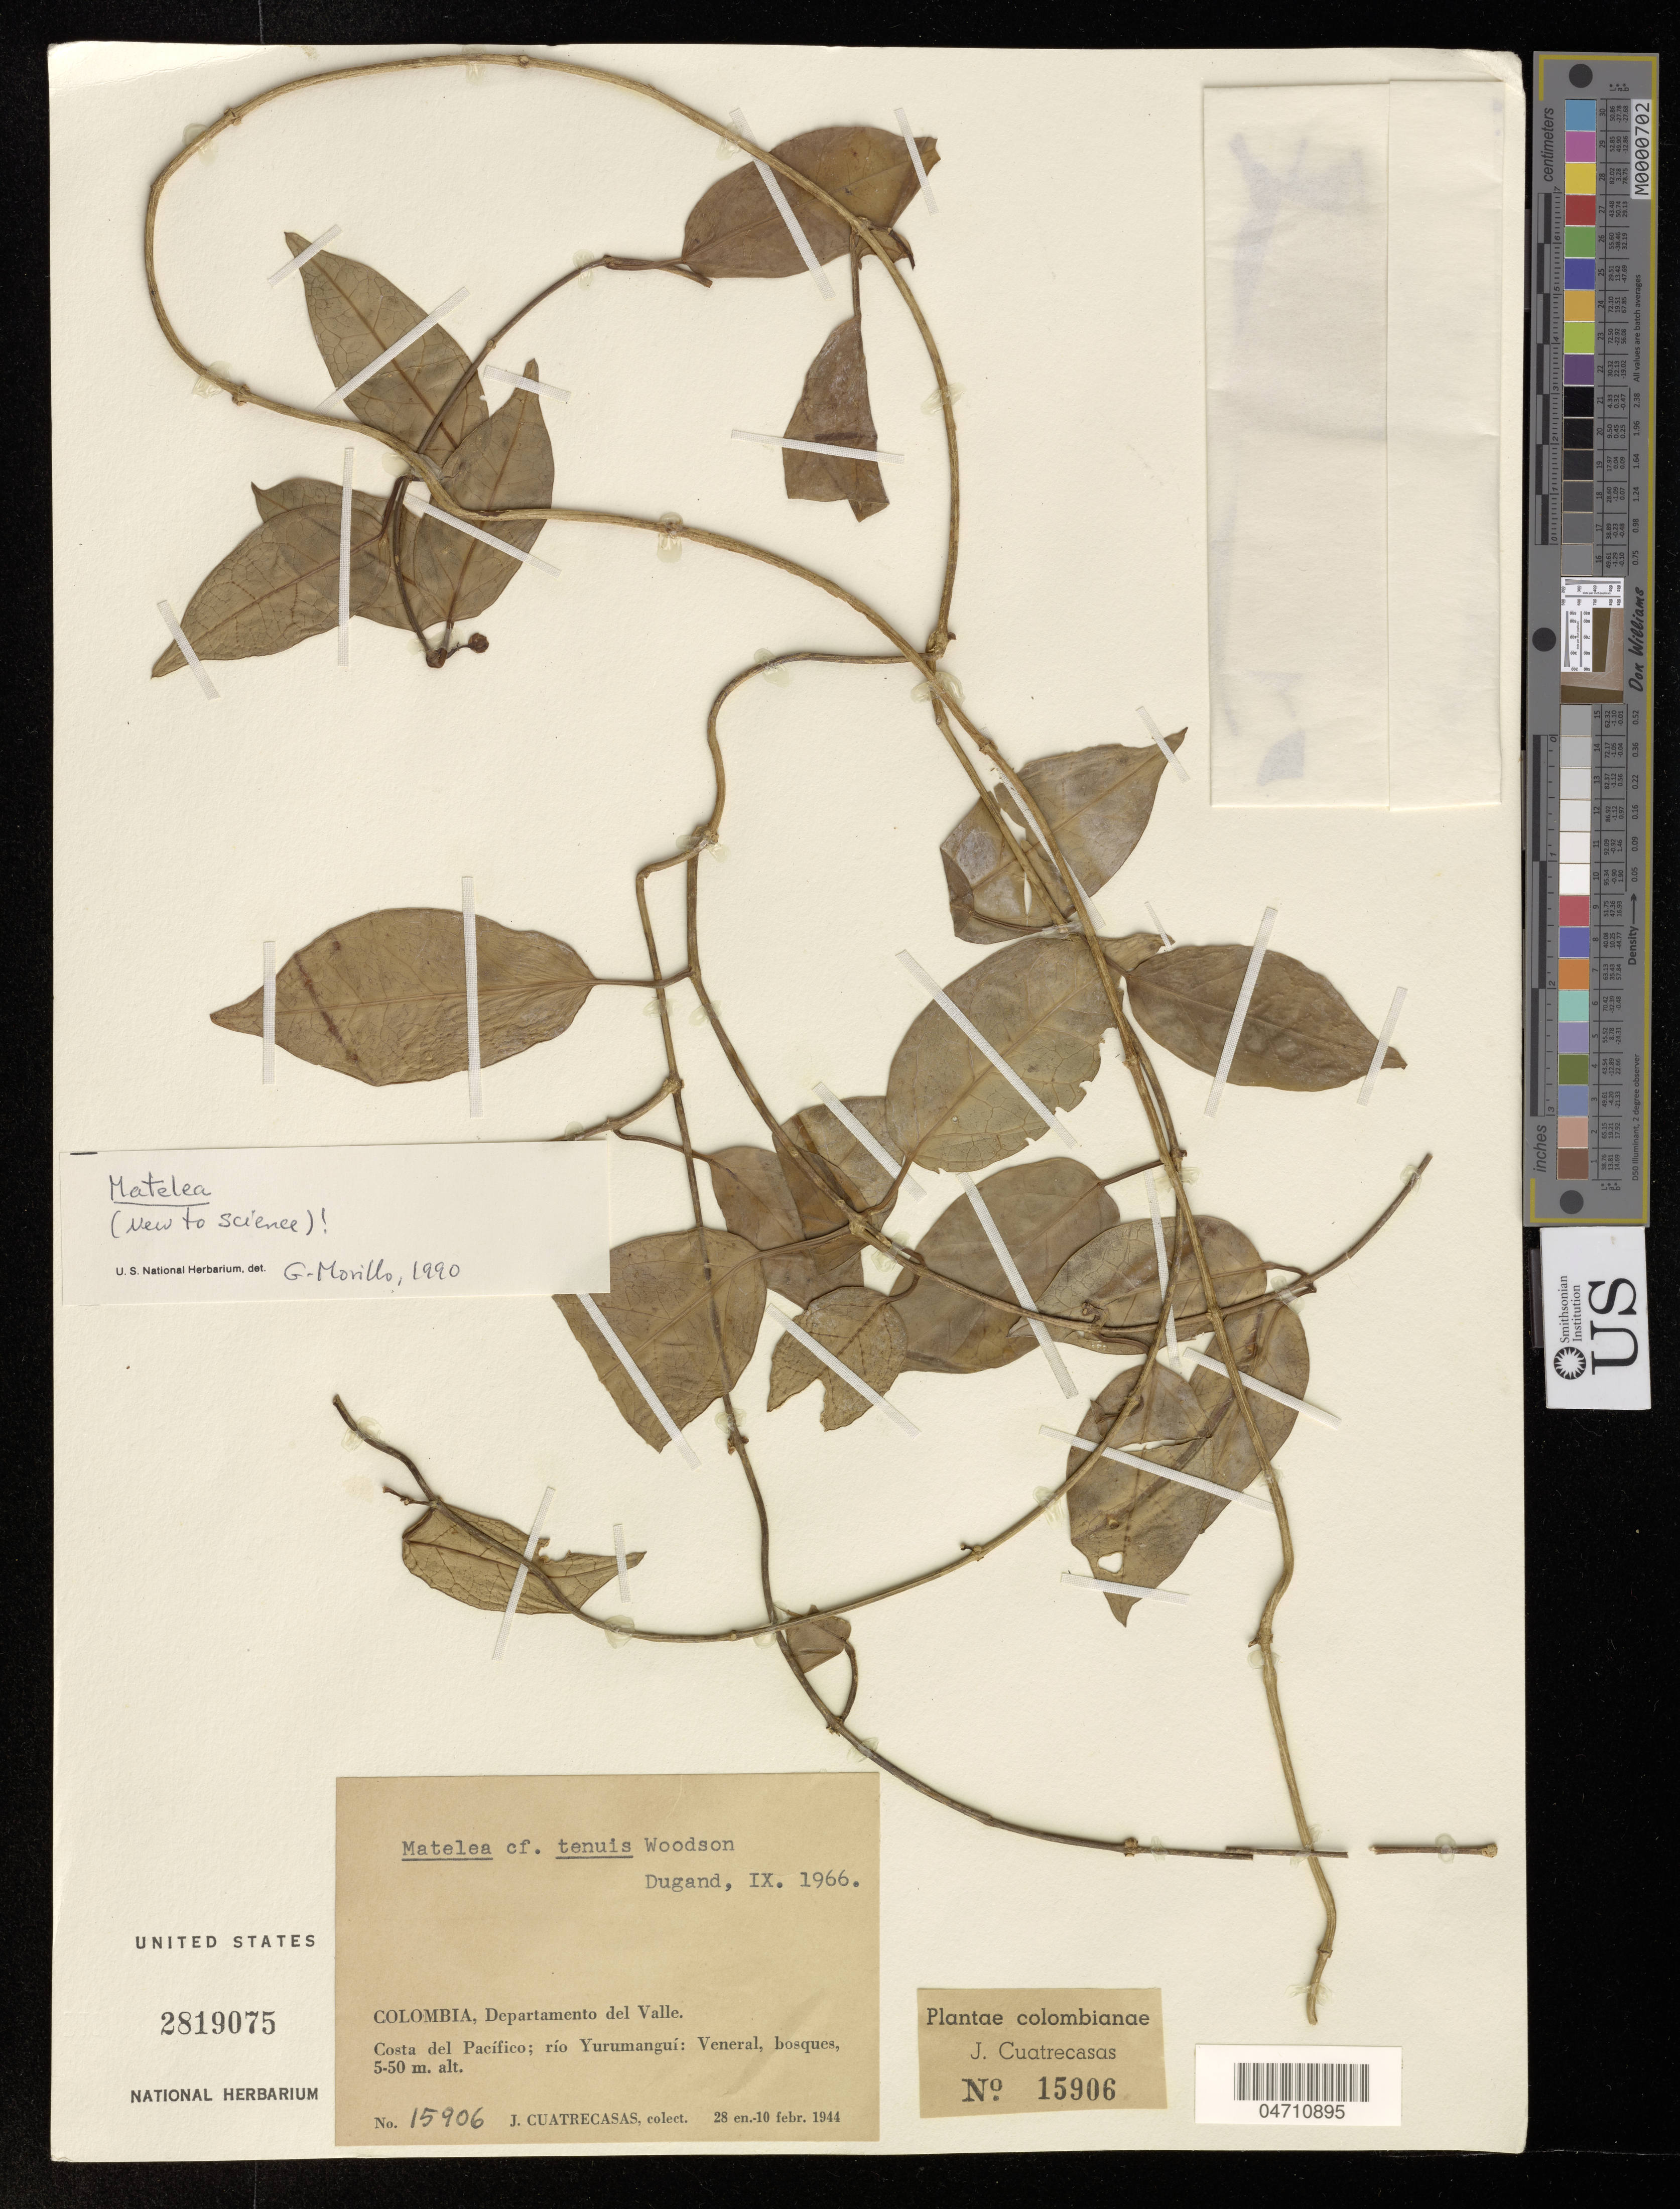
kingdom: Plantae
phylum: Tracheophyta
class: Magnoliopsida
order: Gentianales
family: Apocynaceae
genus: Matelea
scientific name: Matelea sp.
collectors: J. Cuatrecasas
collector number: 15906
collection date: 1944-02-10/1944-02-28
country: Colombia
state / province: Valle del Cauca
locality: Departamento del Valle. Costa del Pacífico; río Yurumanguí: Veneral, bosques.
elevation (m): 5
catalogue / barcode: US 2819075